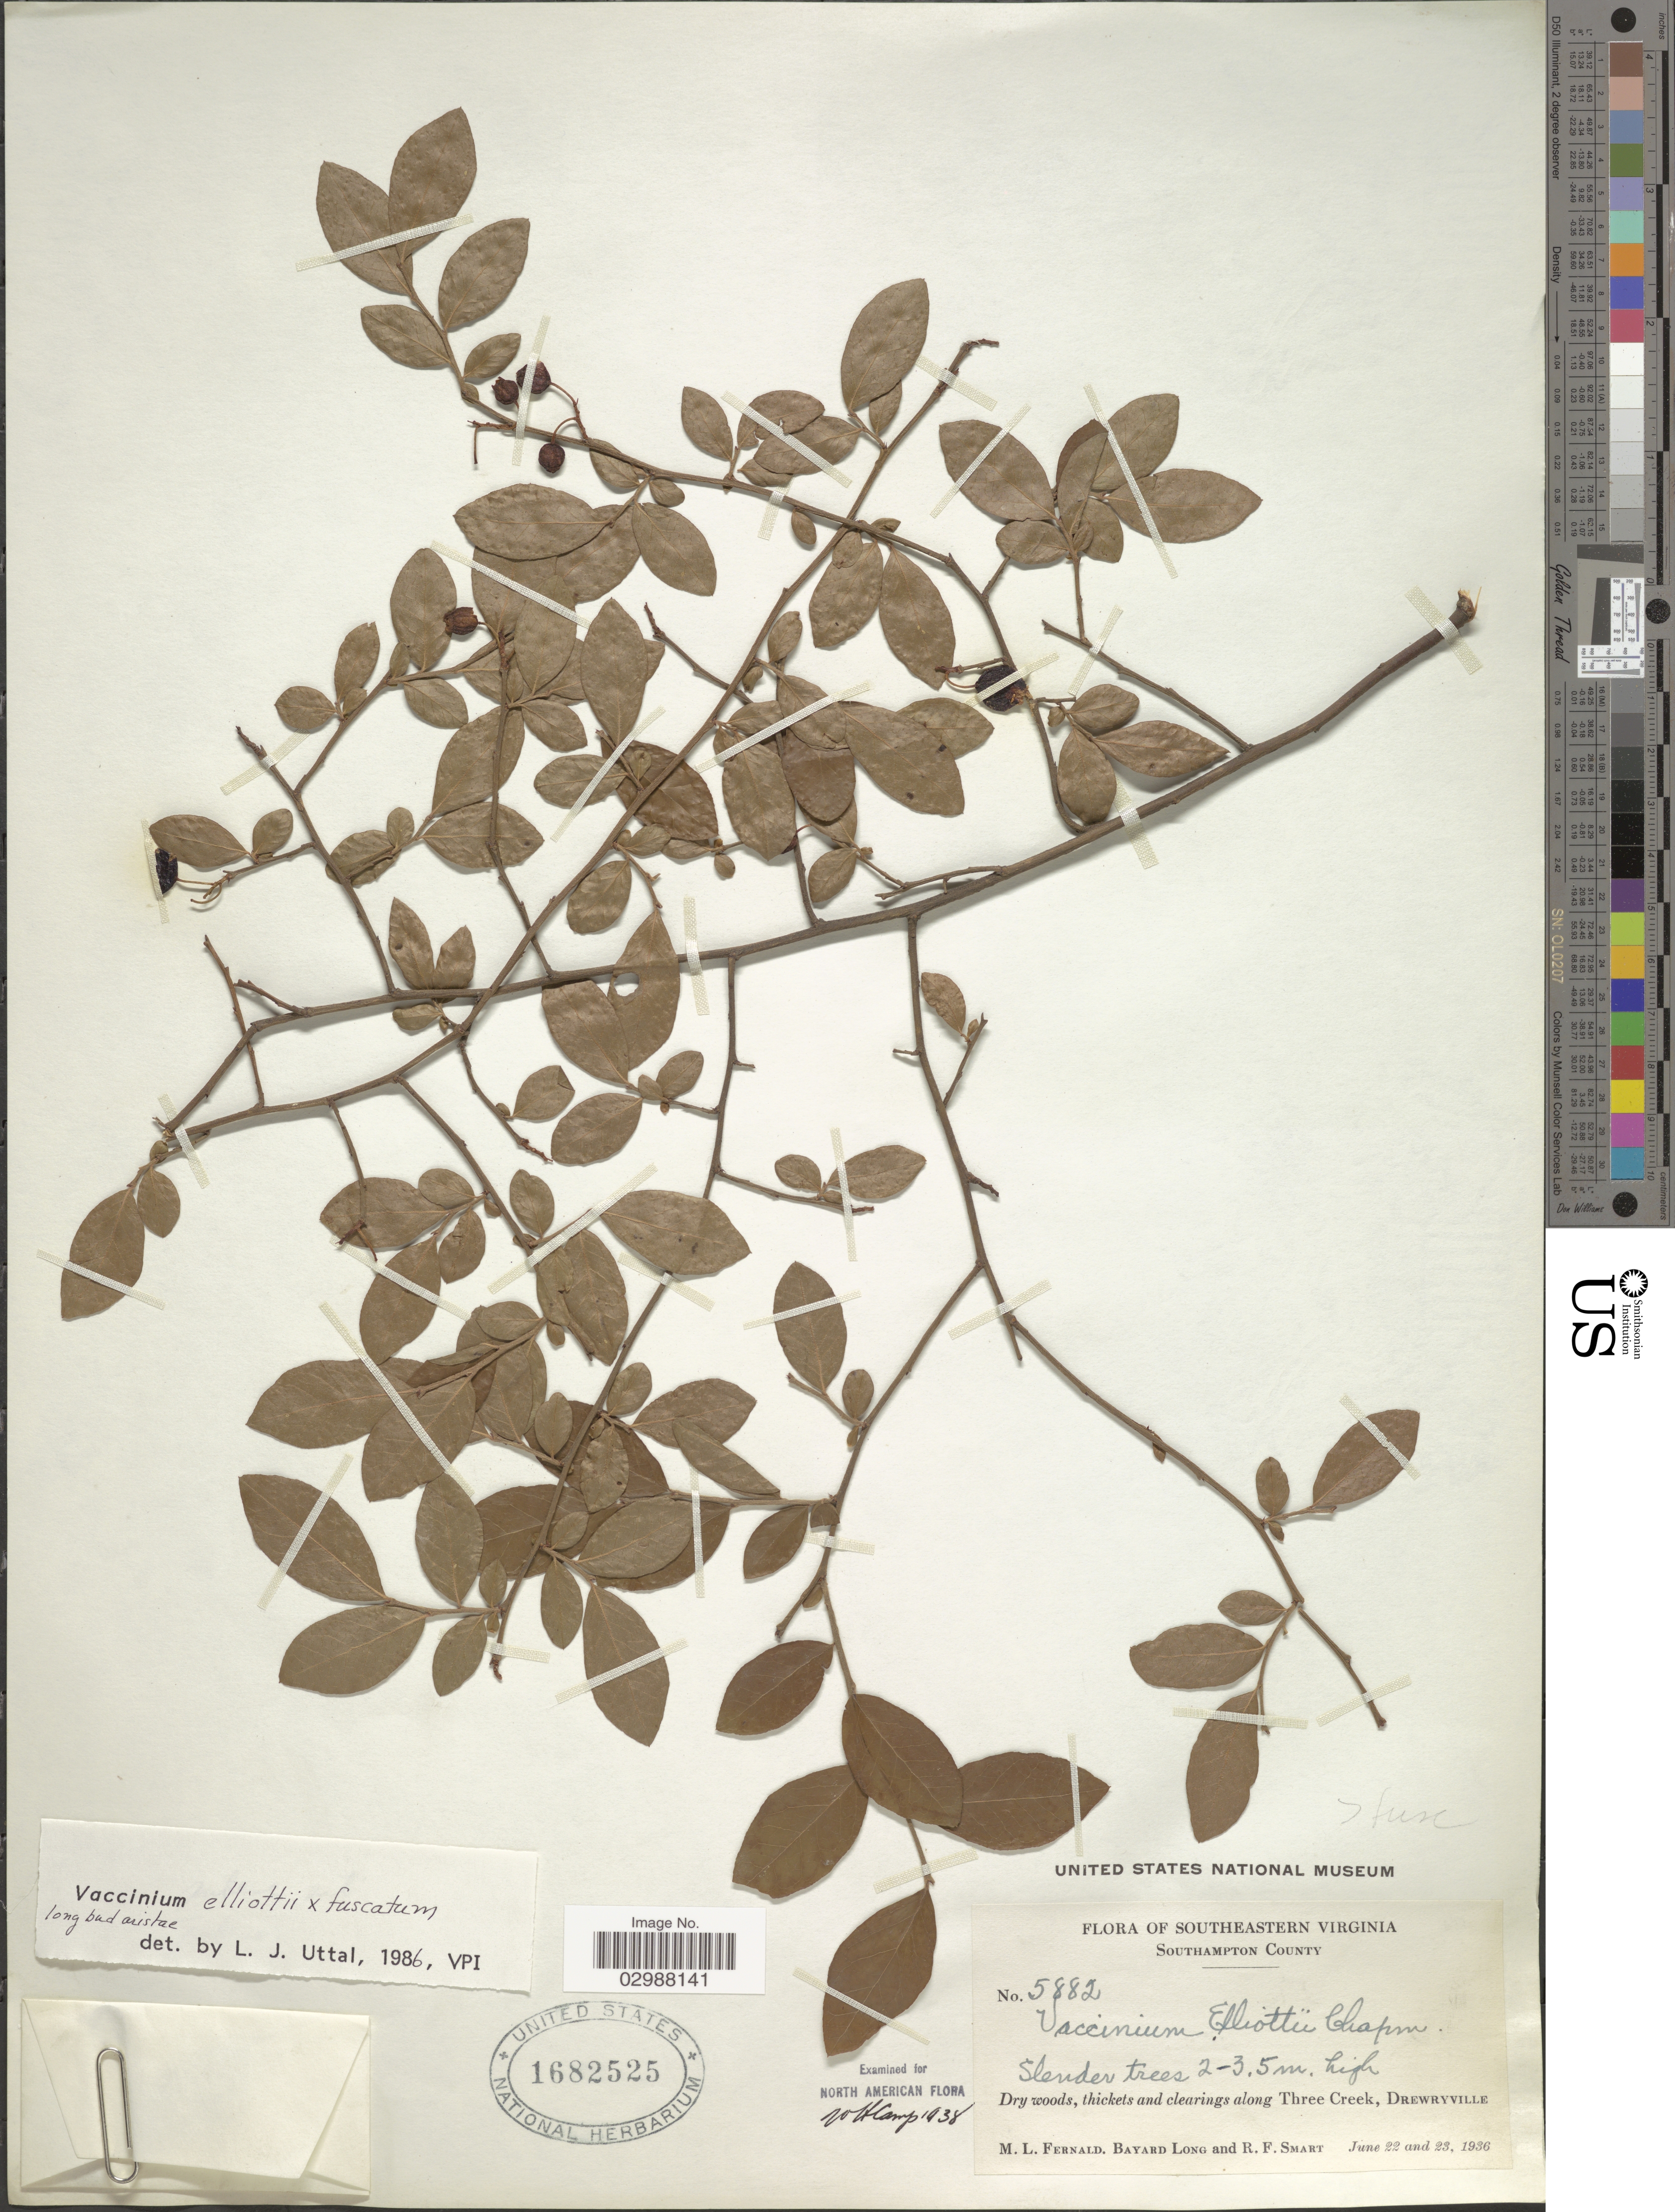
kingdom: Plantae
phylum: Tracheophyta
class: Magnoliopsida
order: Ericales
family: Ericaceae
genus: Vaccinium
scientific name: Vaccinium elliottii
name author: Chapm.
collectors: M. L. Fernald, B. Long & R. Smart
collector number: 5882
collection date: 1936-06-22/1936-06-23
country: United States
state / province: Virginia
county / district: Southampton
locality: Southeastern Virginia. Southampton County. Thickets and clearings along Three Creek, Drewryville.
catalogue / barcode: US 1682525